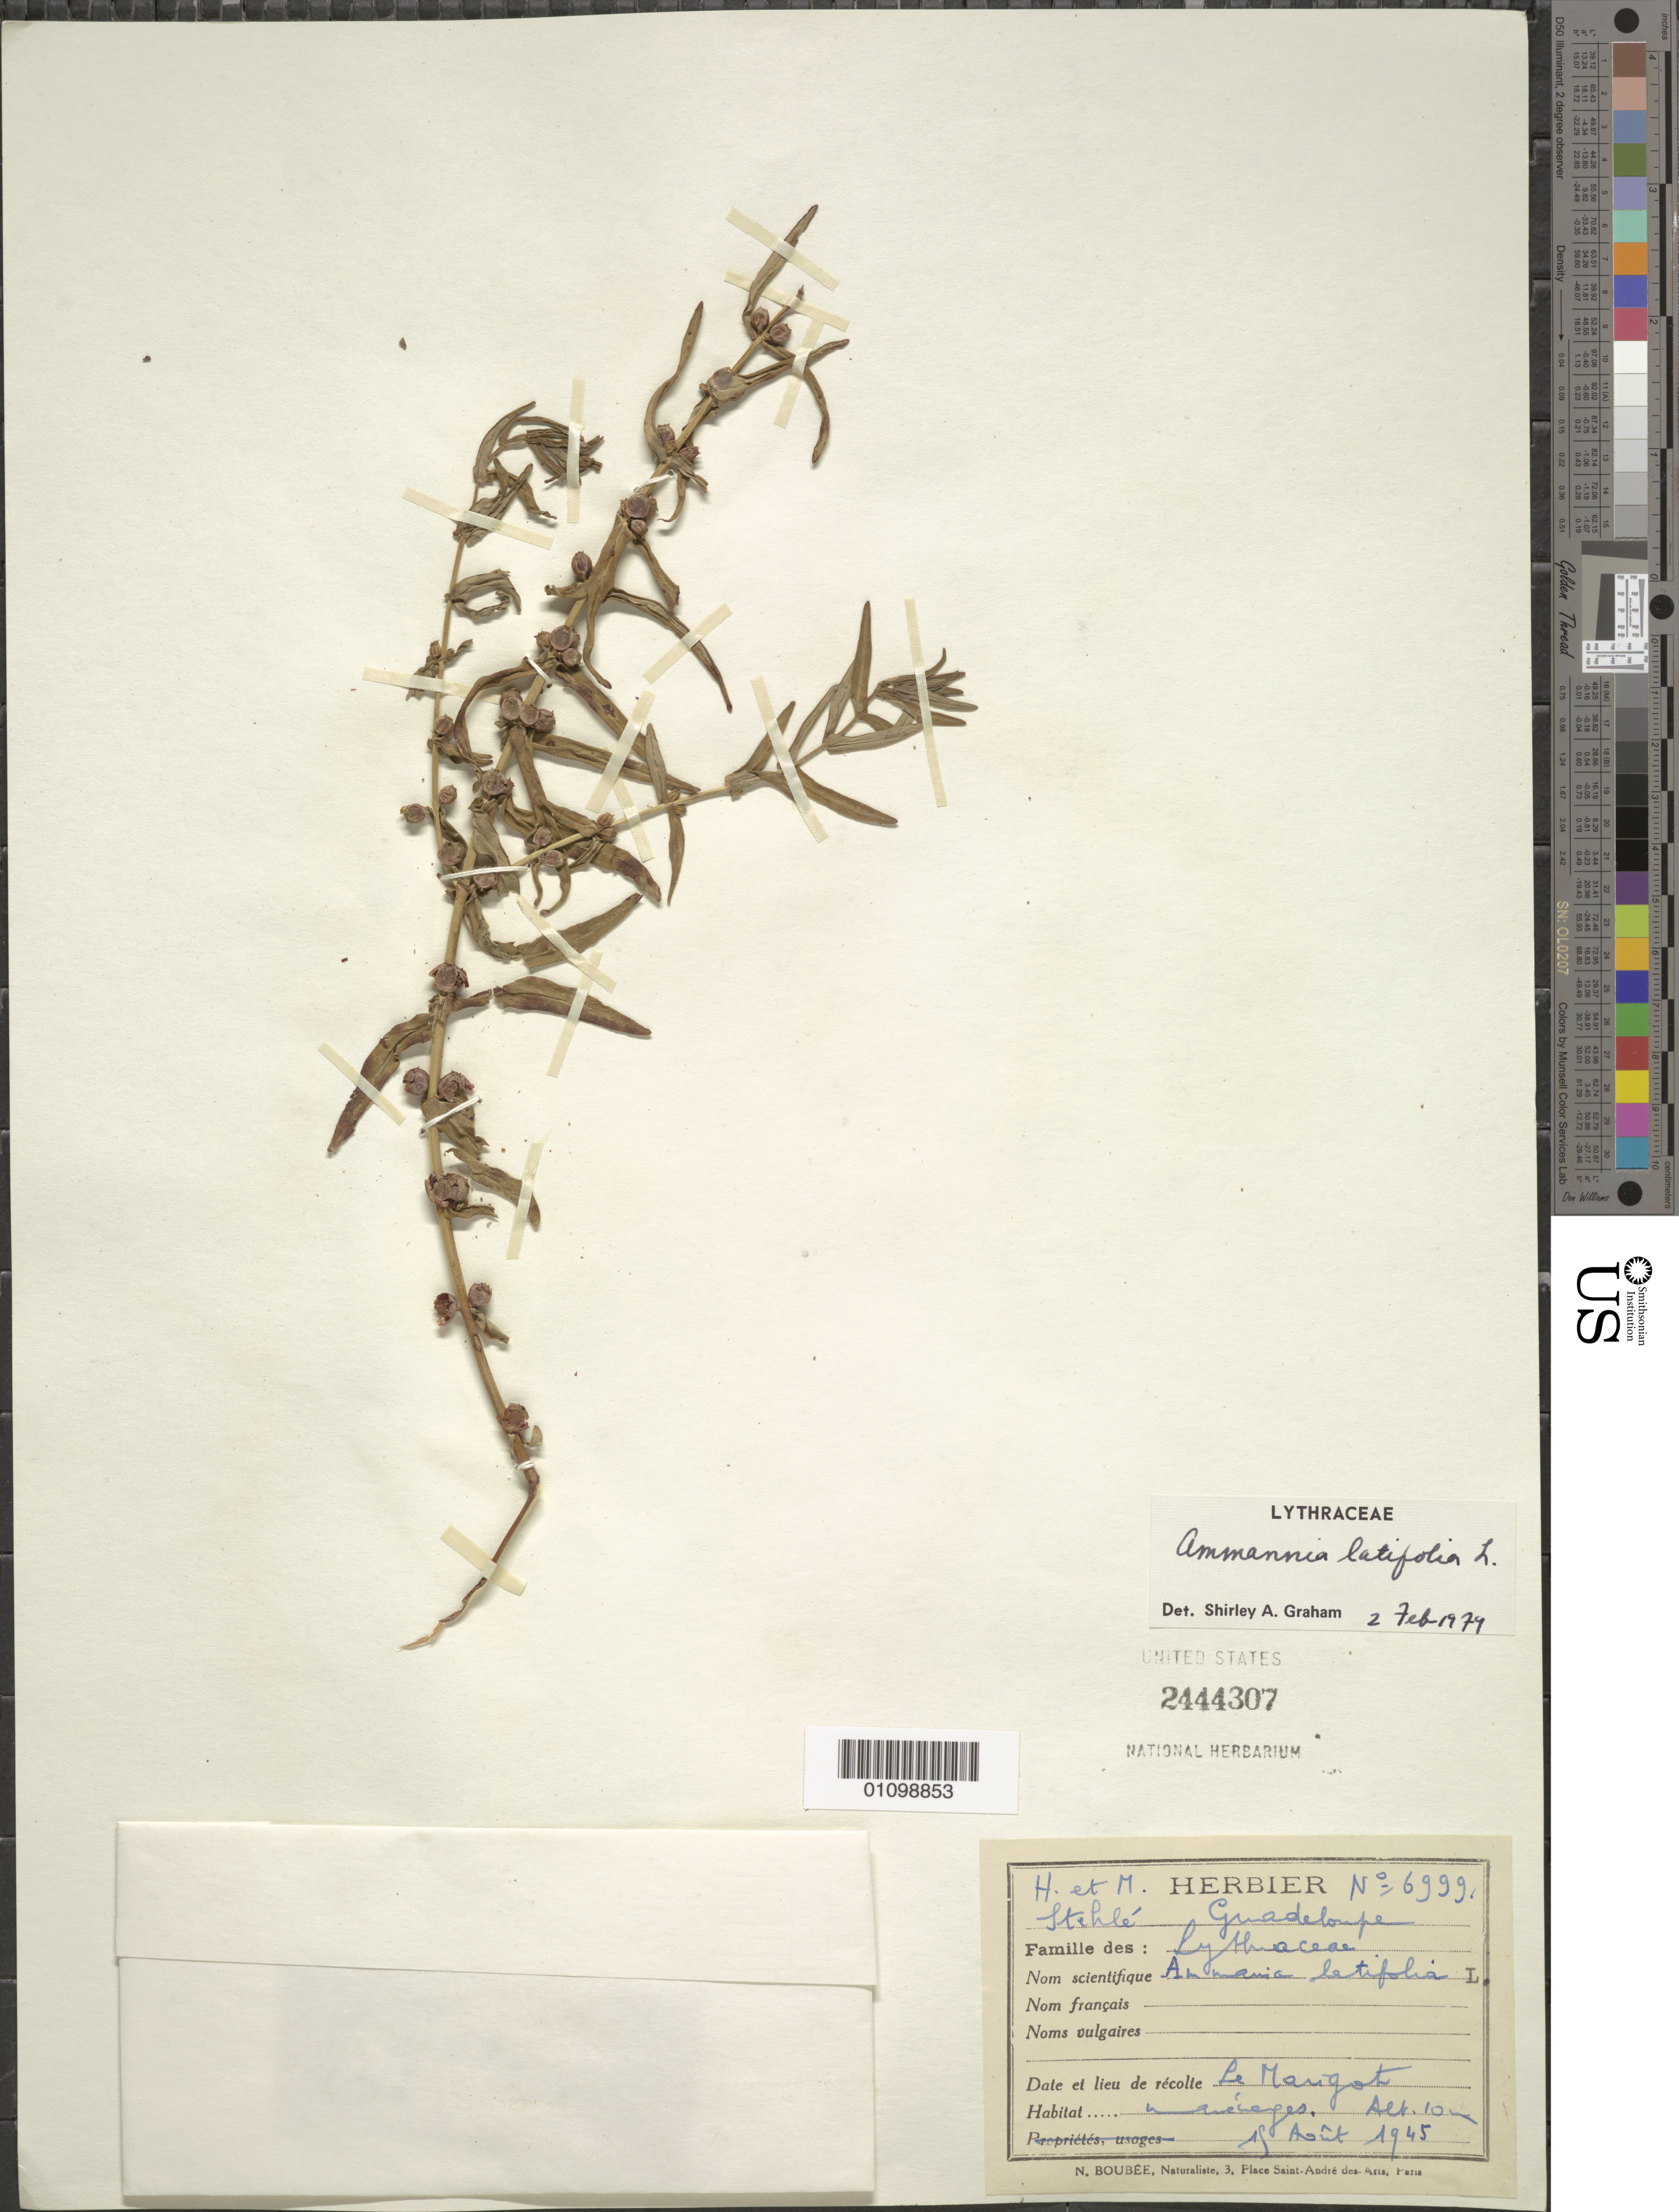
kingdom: Plantae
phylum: Tracheophyta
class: Magnoliopsida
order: Myrtales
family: Lythraceae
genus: Ammannia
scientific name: Ammannia latifolia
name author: L.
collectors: H. Stehlé & M. Stehlé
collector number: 6999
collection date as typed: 15 Aug 1945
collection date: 1945-08-15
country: Guadeloupe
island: Basse Terre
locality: Le Marigot.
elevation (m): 10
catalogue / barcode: US 2444307